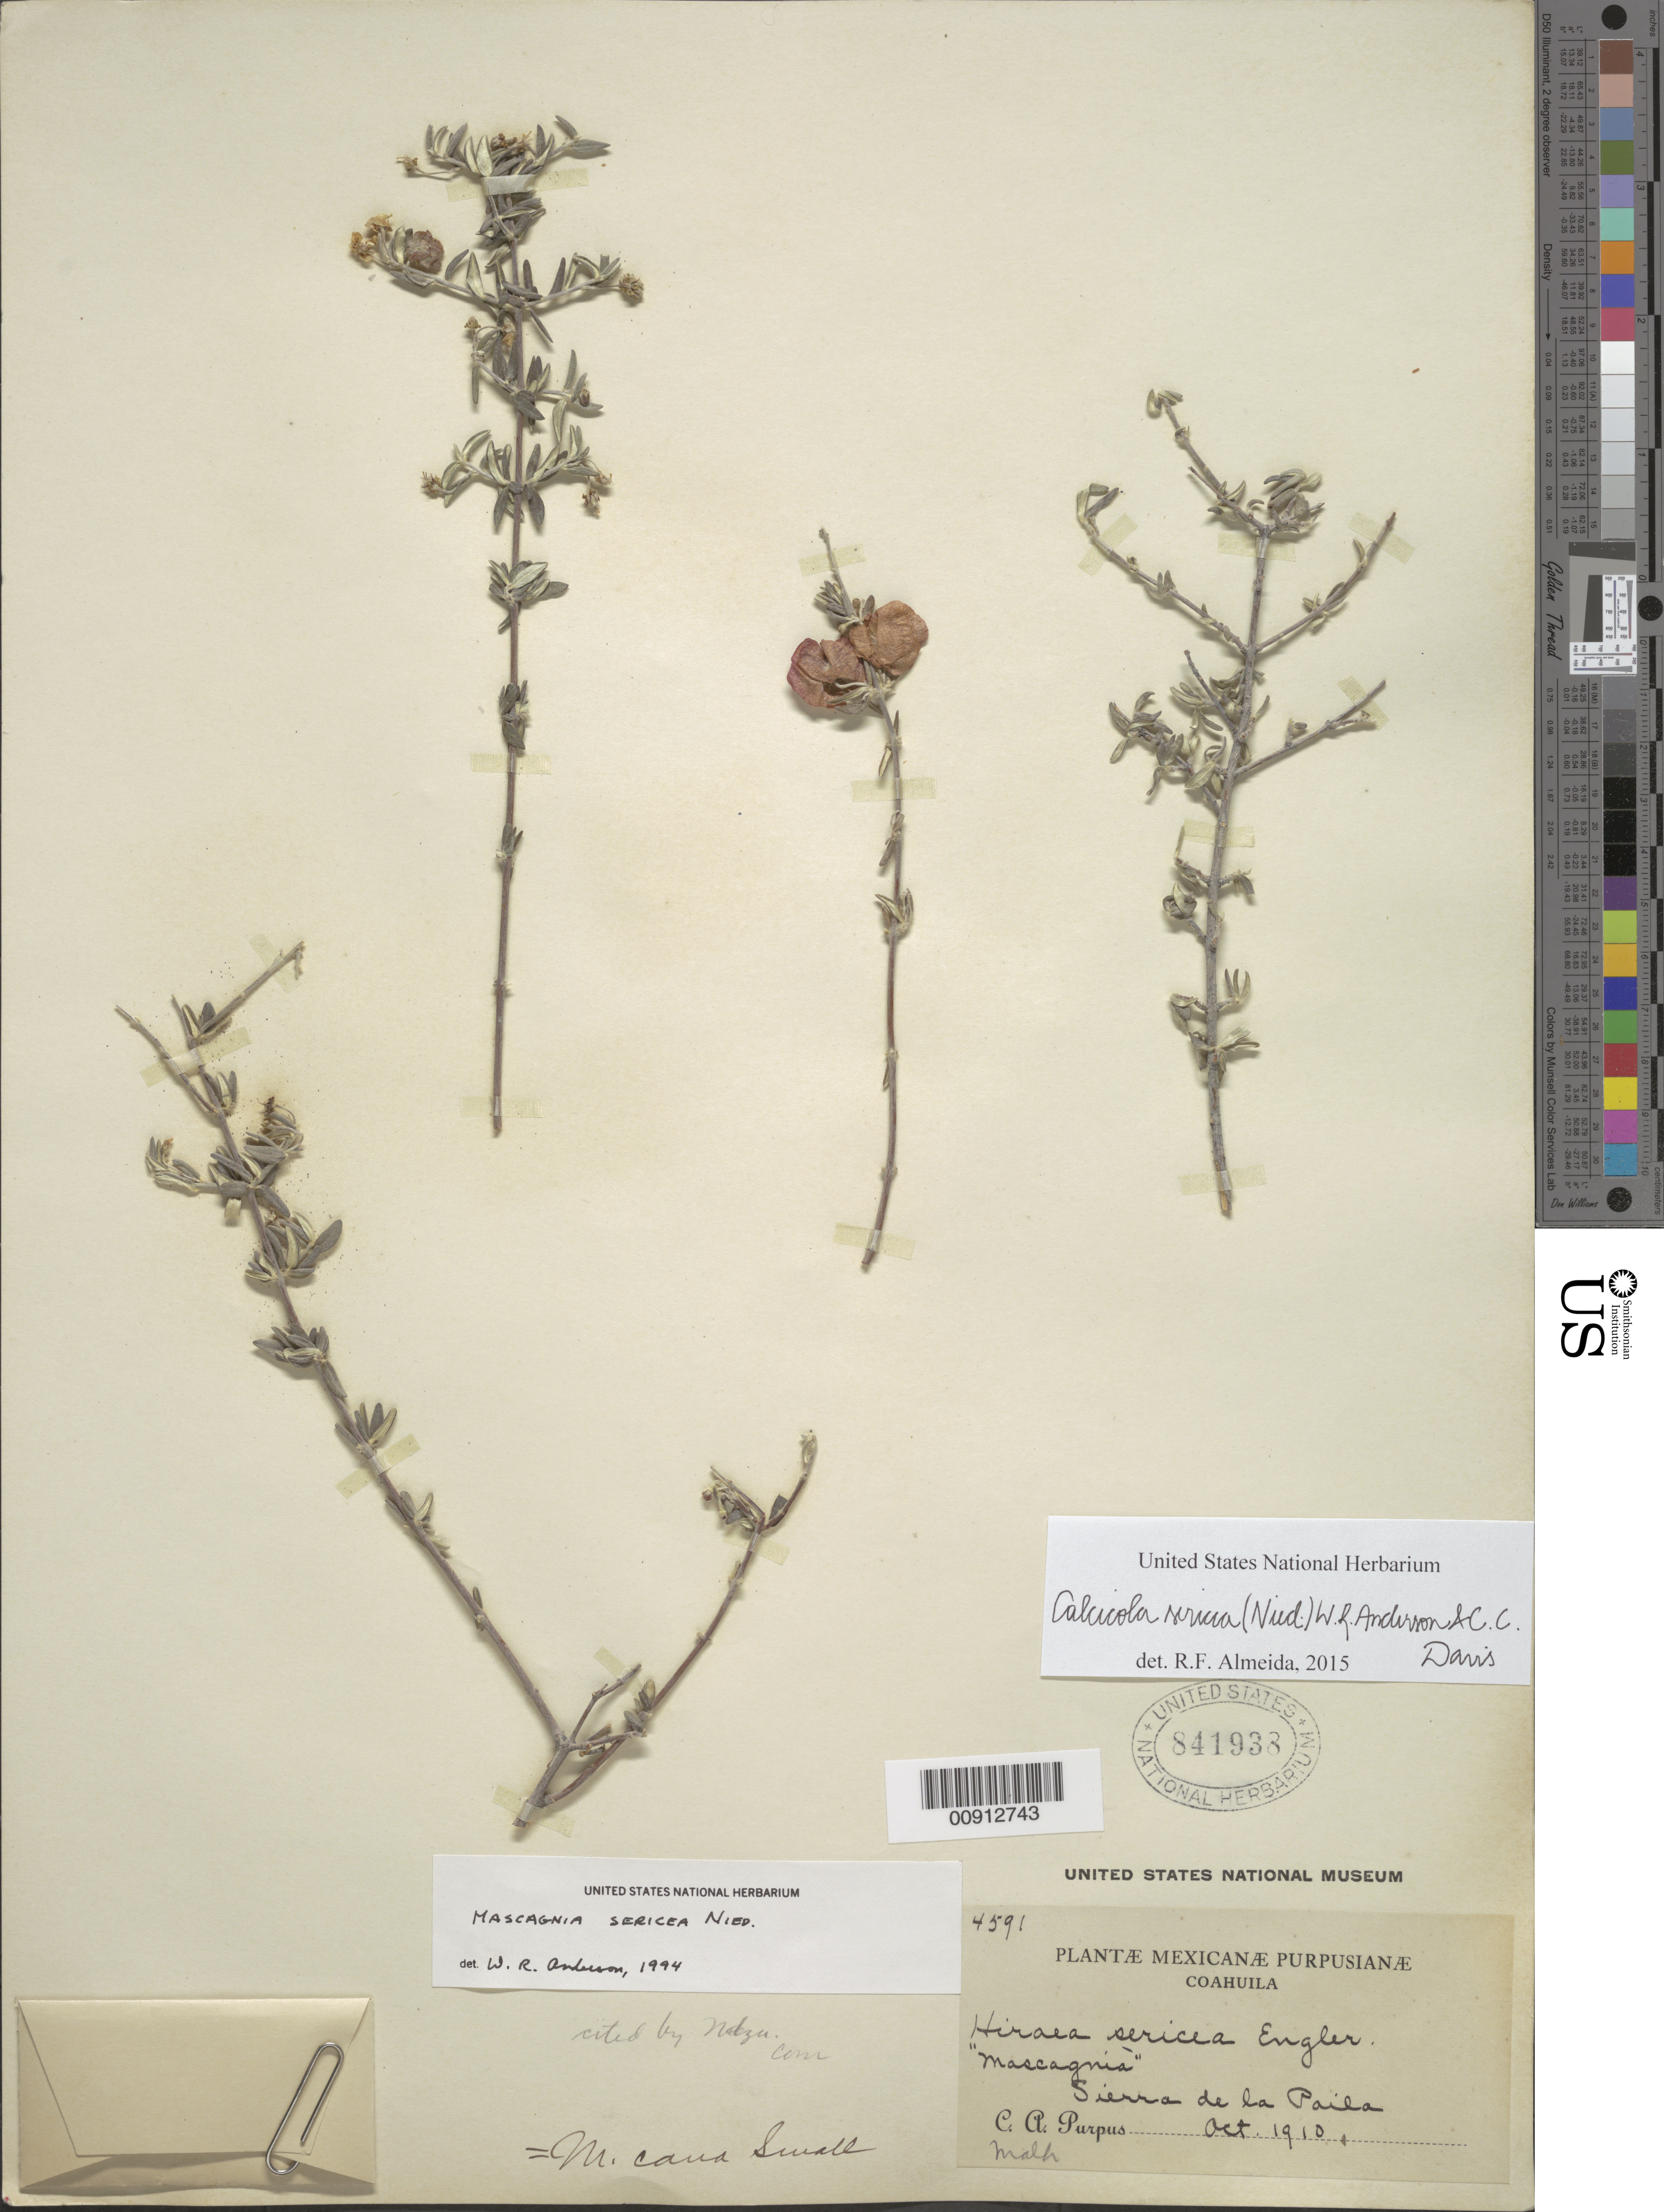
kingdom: Plantae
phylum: Tracheophyta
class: Magnoliopsida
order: Malpighiales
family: Malpighiaceae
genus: Calcicola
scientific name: Calcicola sericea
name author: (Nied.) W.R. Anderson & C. Davis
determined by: De Almeida, R. F., (HUEFS), Universidade Estadual de Feira de Santana (BRAZIL)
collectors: C. A. Purpus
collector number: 4591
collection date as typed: Oct 1910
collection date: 1910-10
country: Mexico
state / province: Coahuila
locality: Sierra de la Paila, Coahuila.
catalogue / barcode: US 841938